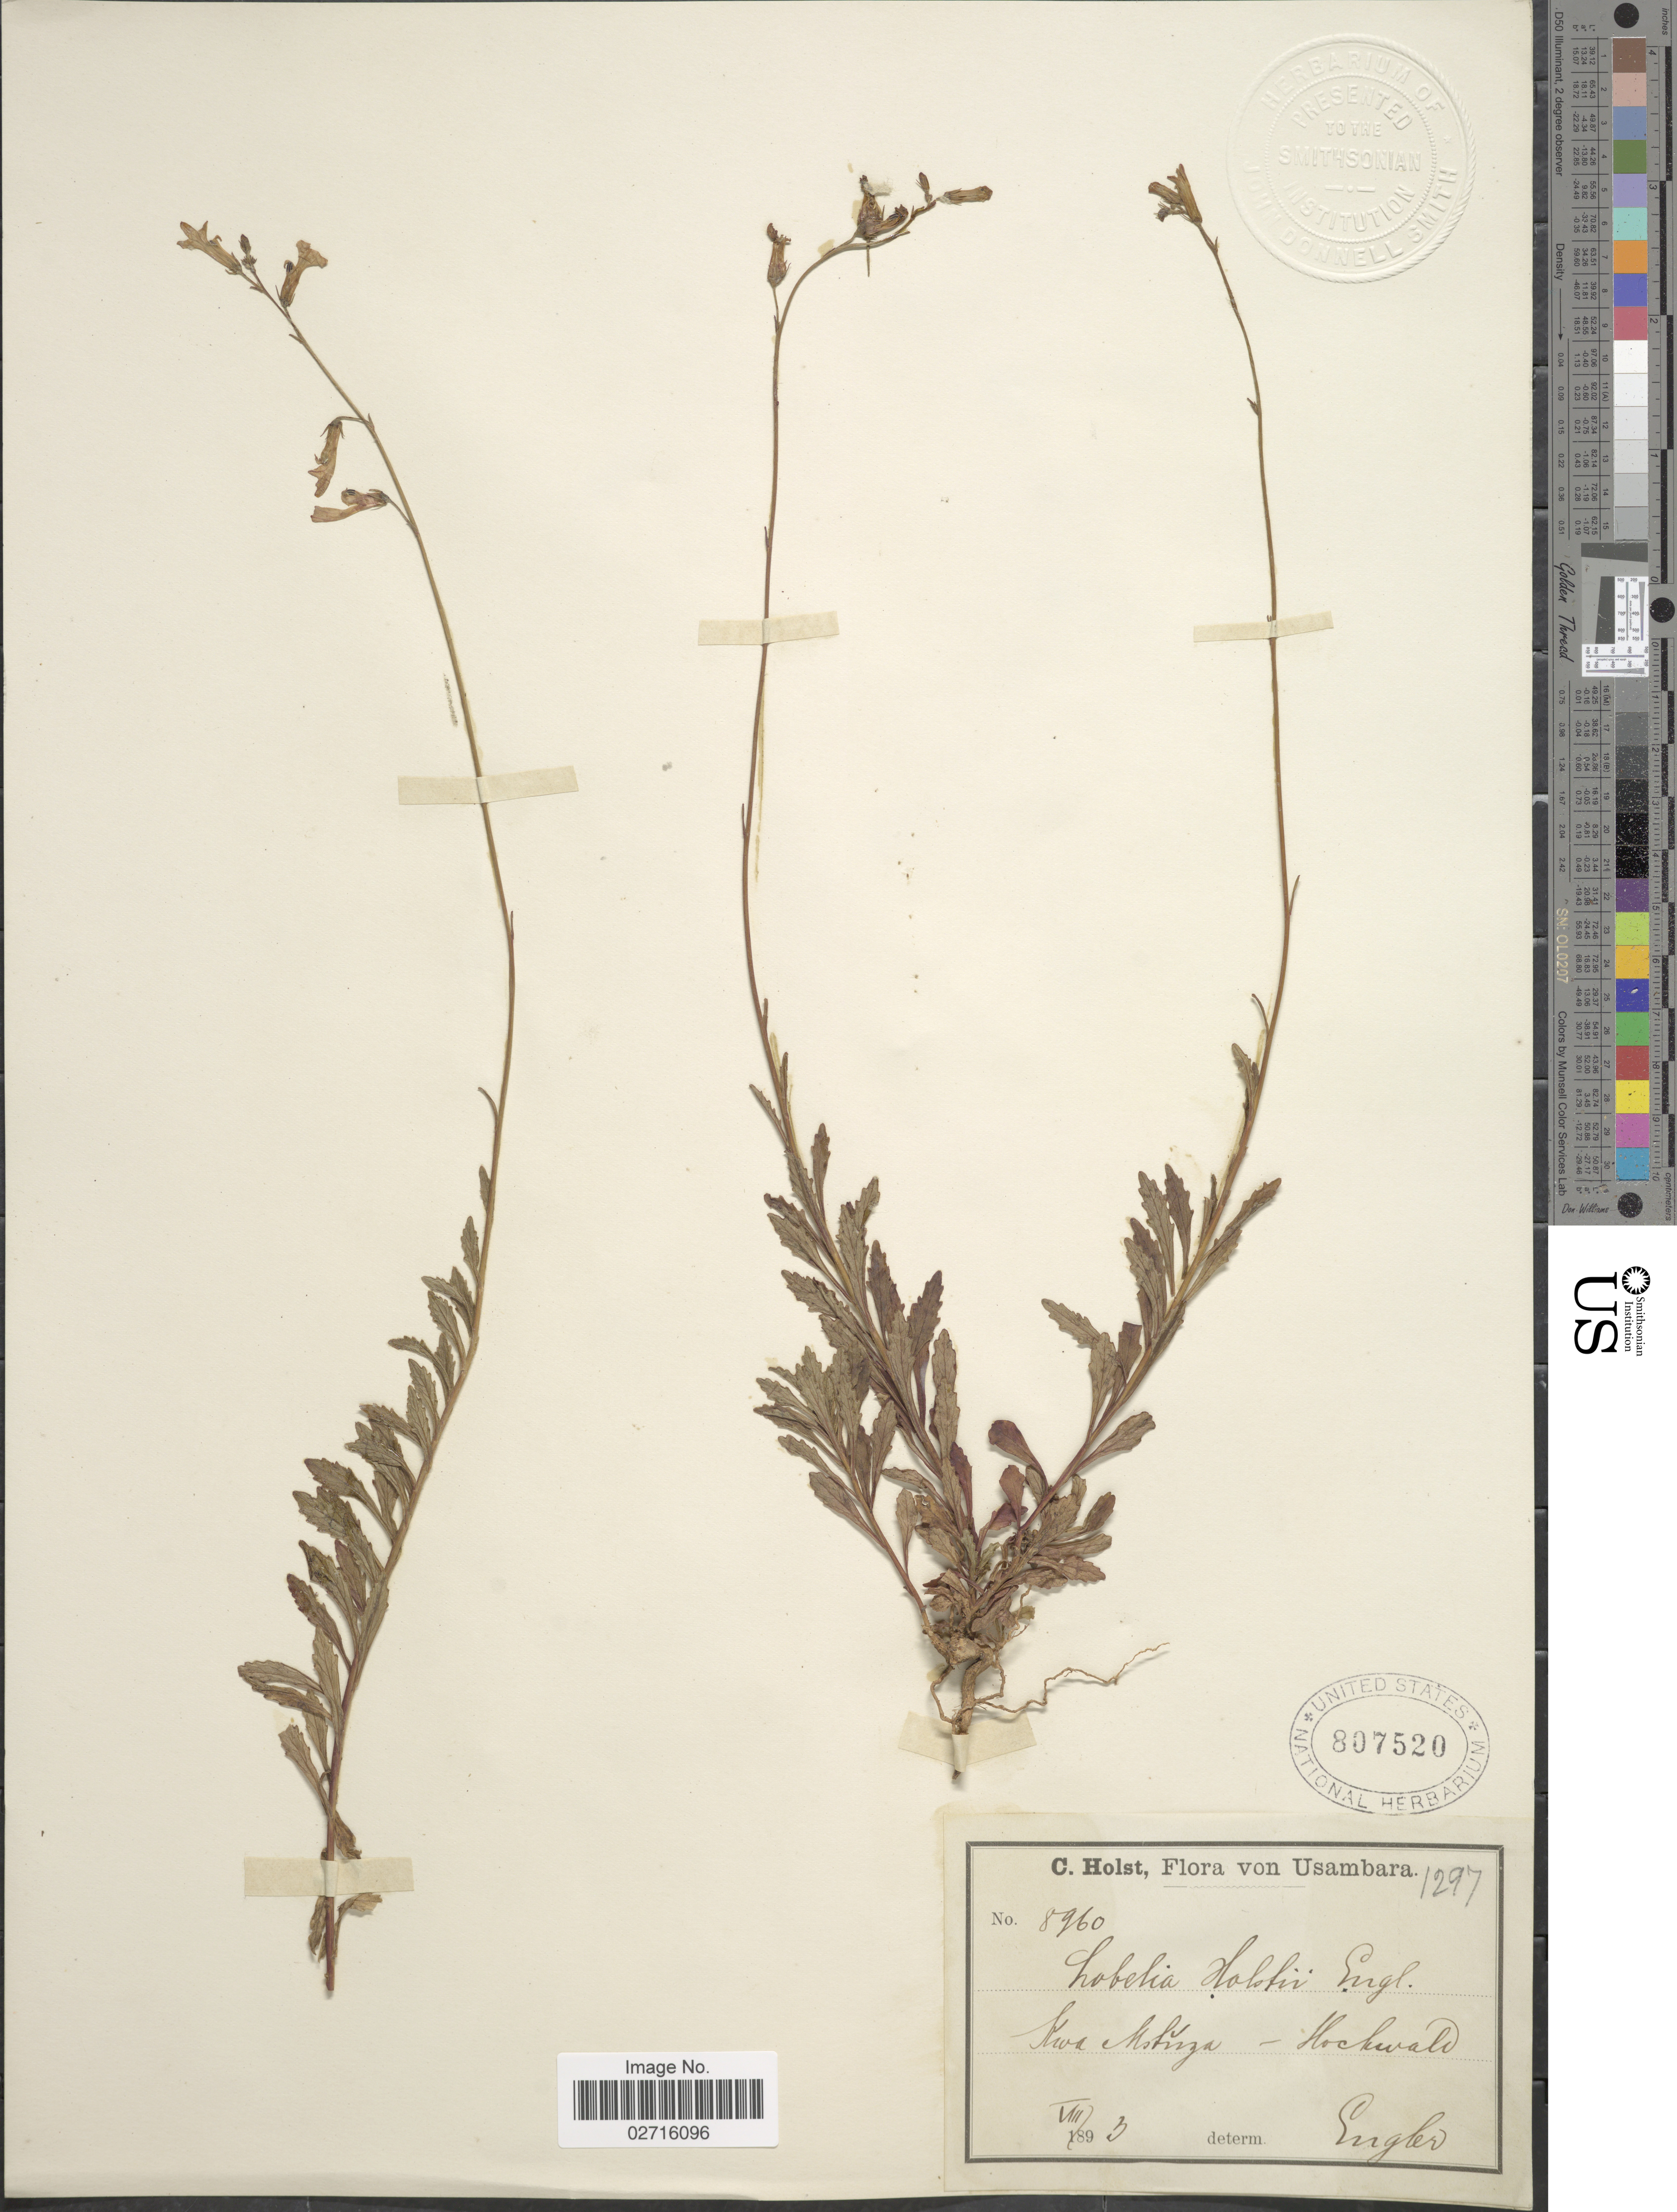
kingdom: Plantae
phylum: Tracheophyta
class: Magnoliopsida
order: Asterales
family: Campanulaceae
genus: Lobelia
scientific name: Lobelia holstii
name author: Engl.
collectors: C. H. Holst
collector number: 8960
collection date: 1893-08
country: Tanzania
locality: Usambara, Kwa Mstuza - Hochwald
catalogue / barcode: US 807520